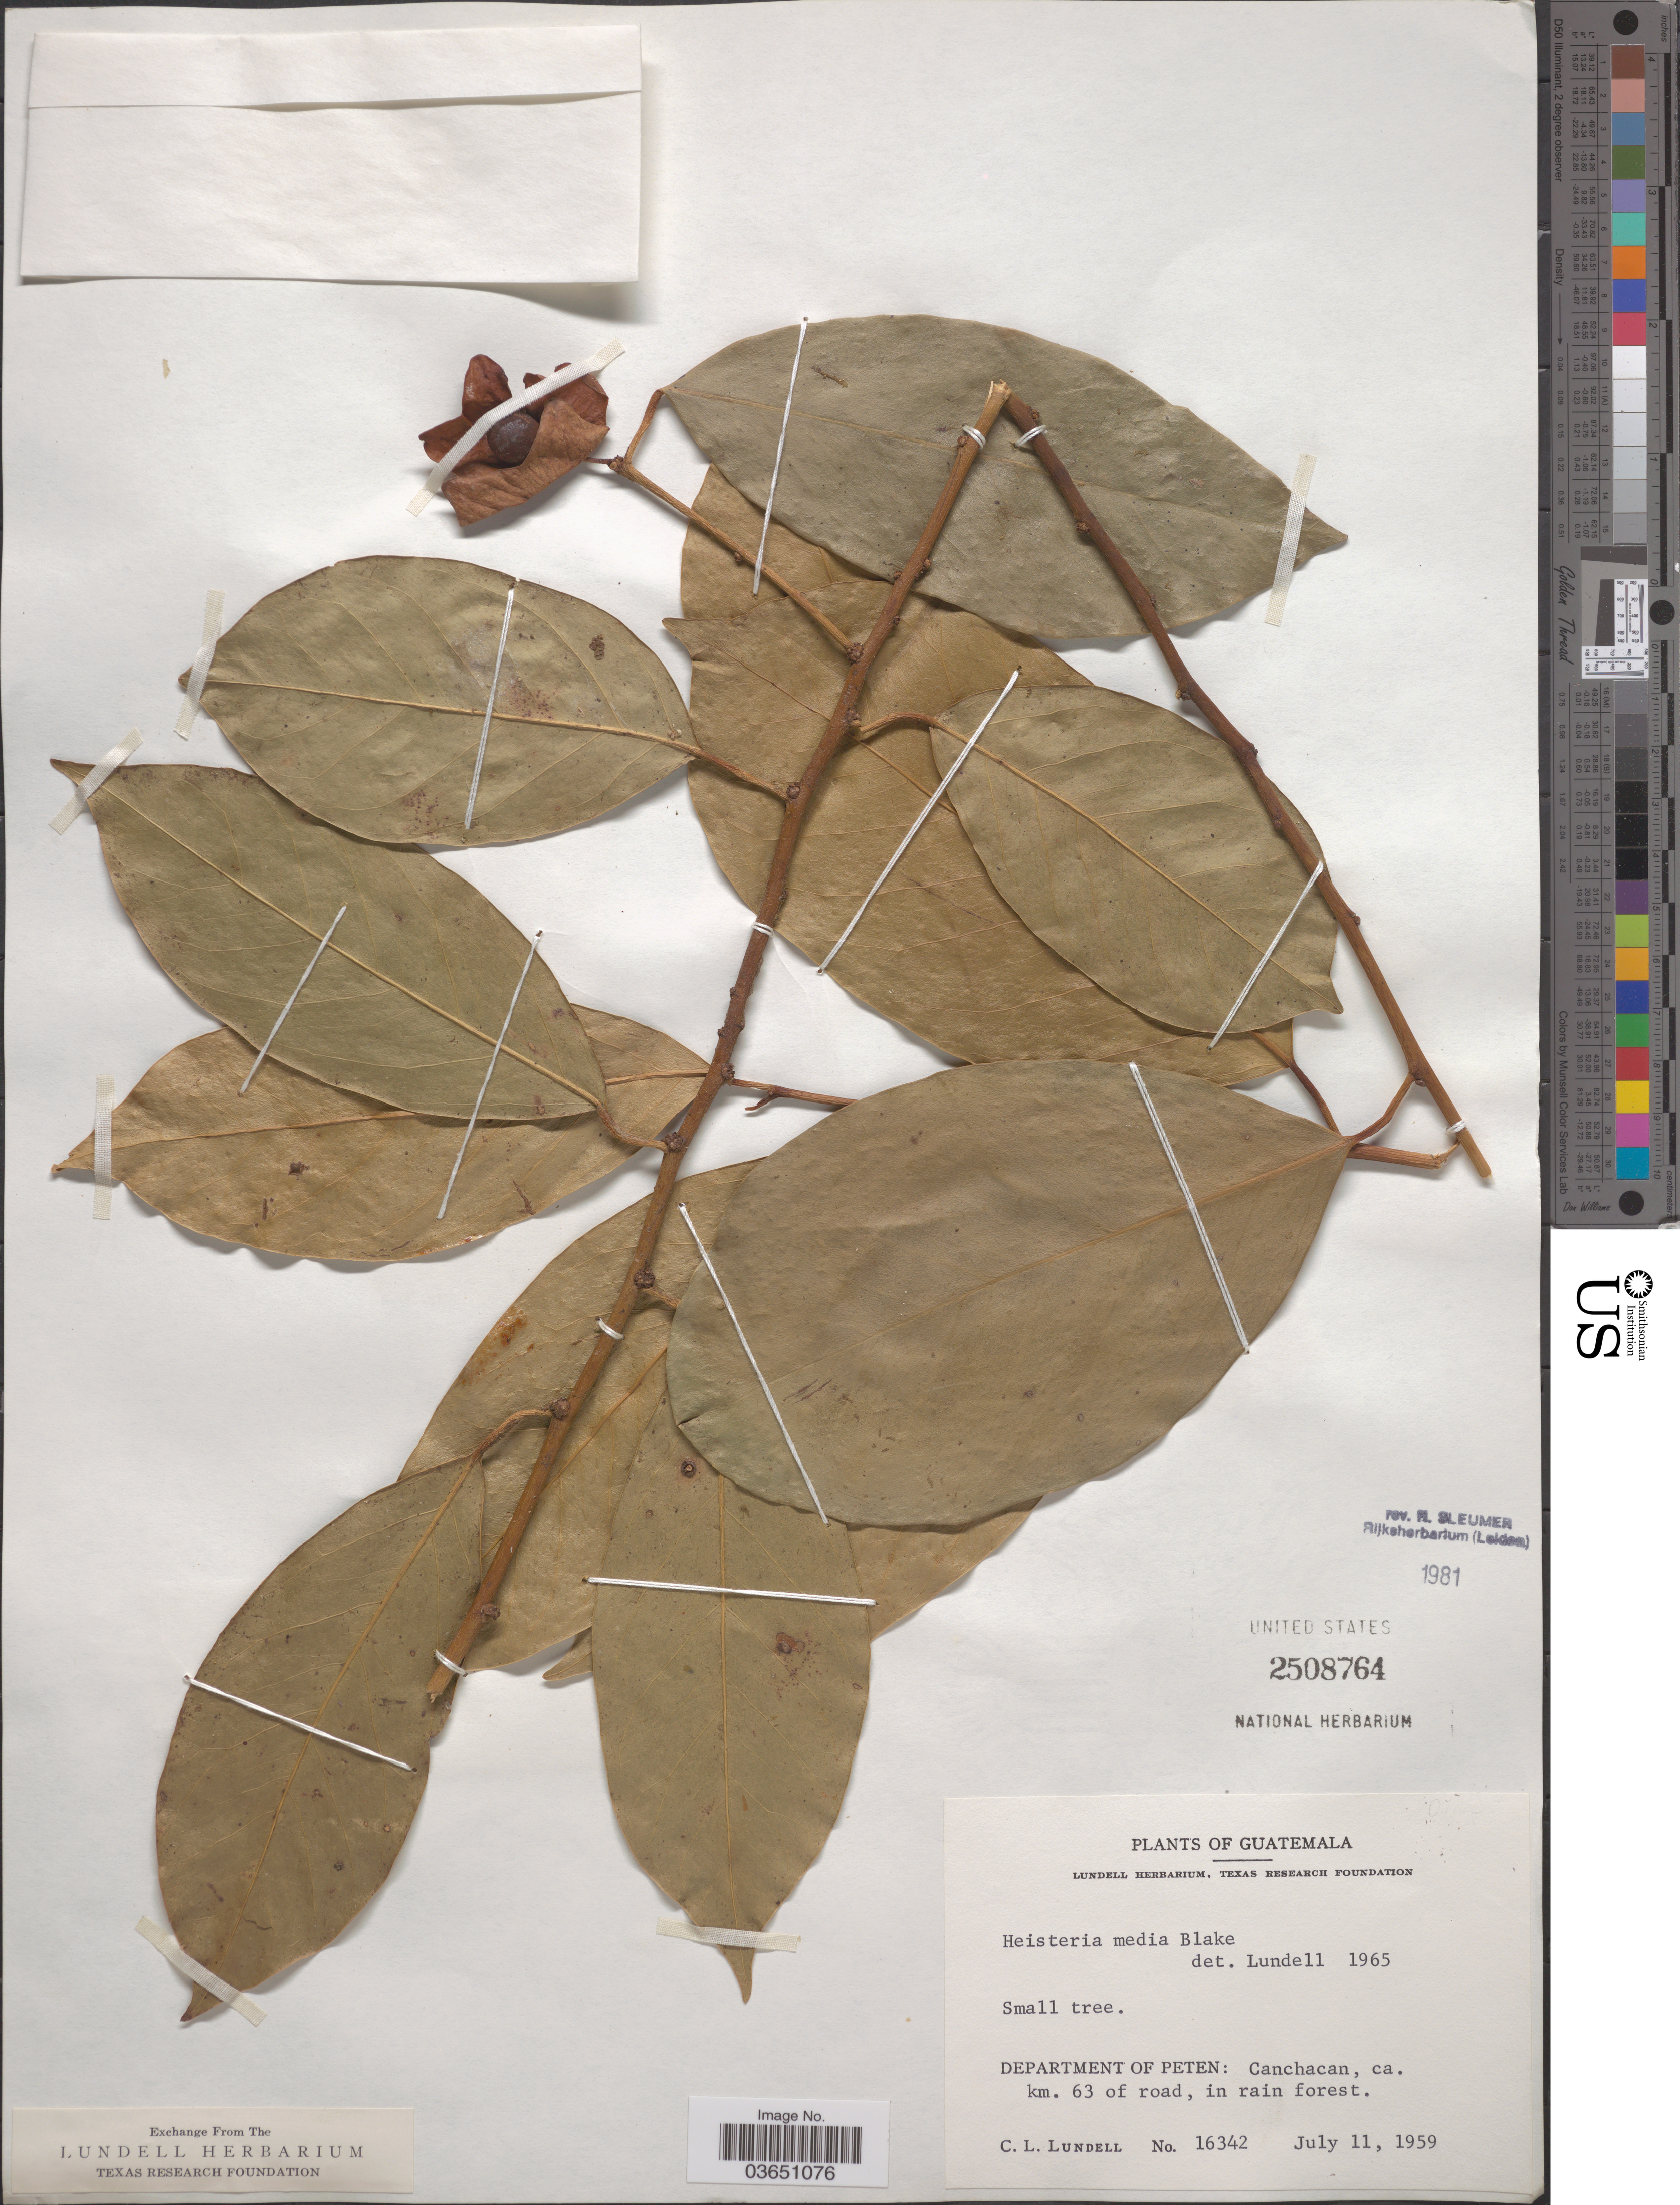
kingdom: Plantae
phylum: Tracheophyta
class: Magnoliopsida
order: Santalales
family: Erythropalaceae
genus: Heisteria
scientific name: Heisteria media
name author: S.F. Blake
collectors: C. L. Lundell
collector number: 16342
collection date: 1959-07-11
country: Guatemala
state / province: El Petén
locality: Department of Peten: Canchacan, ca. km. 63 of road, in rain forest.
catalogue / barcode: US 2508764